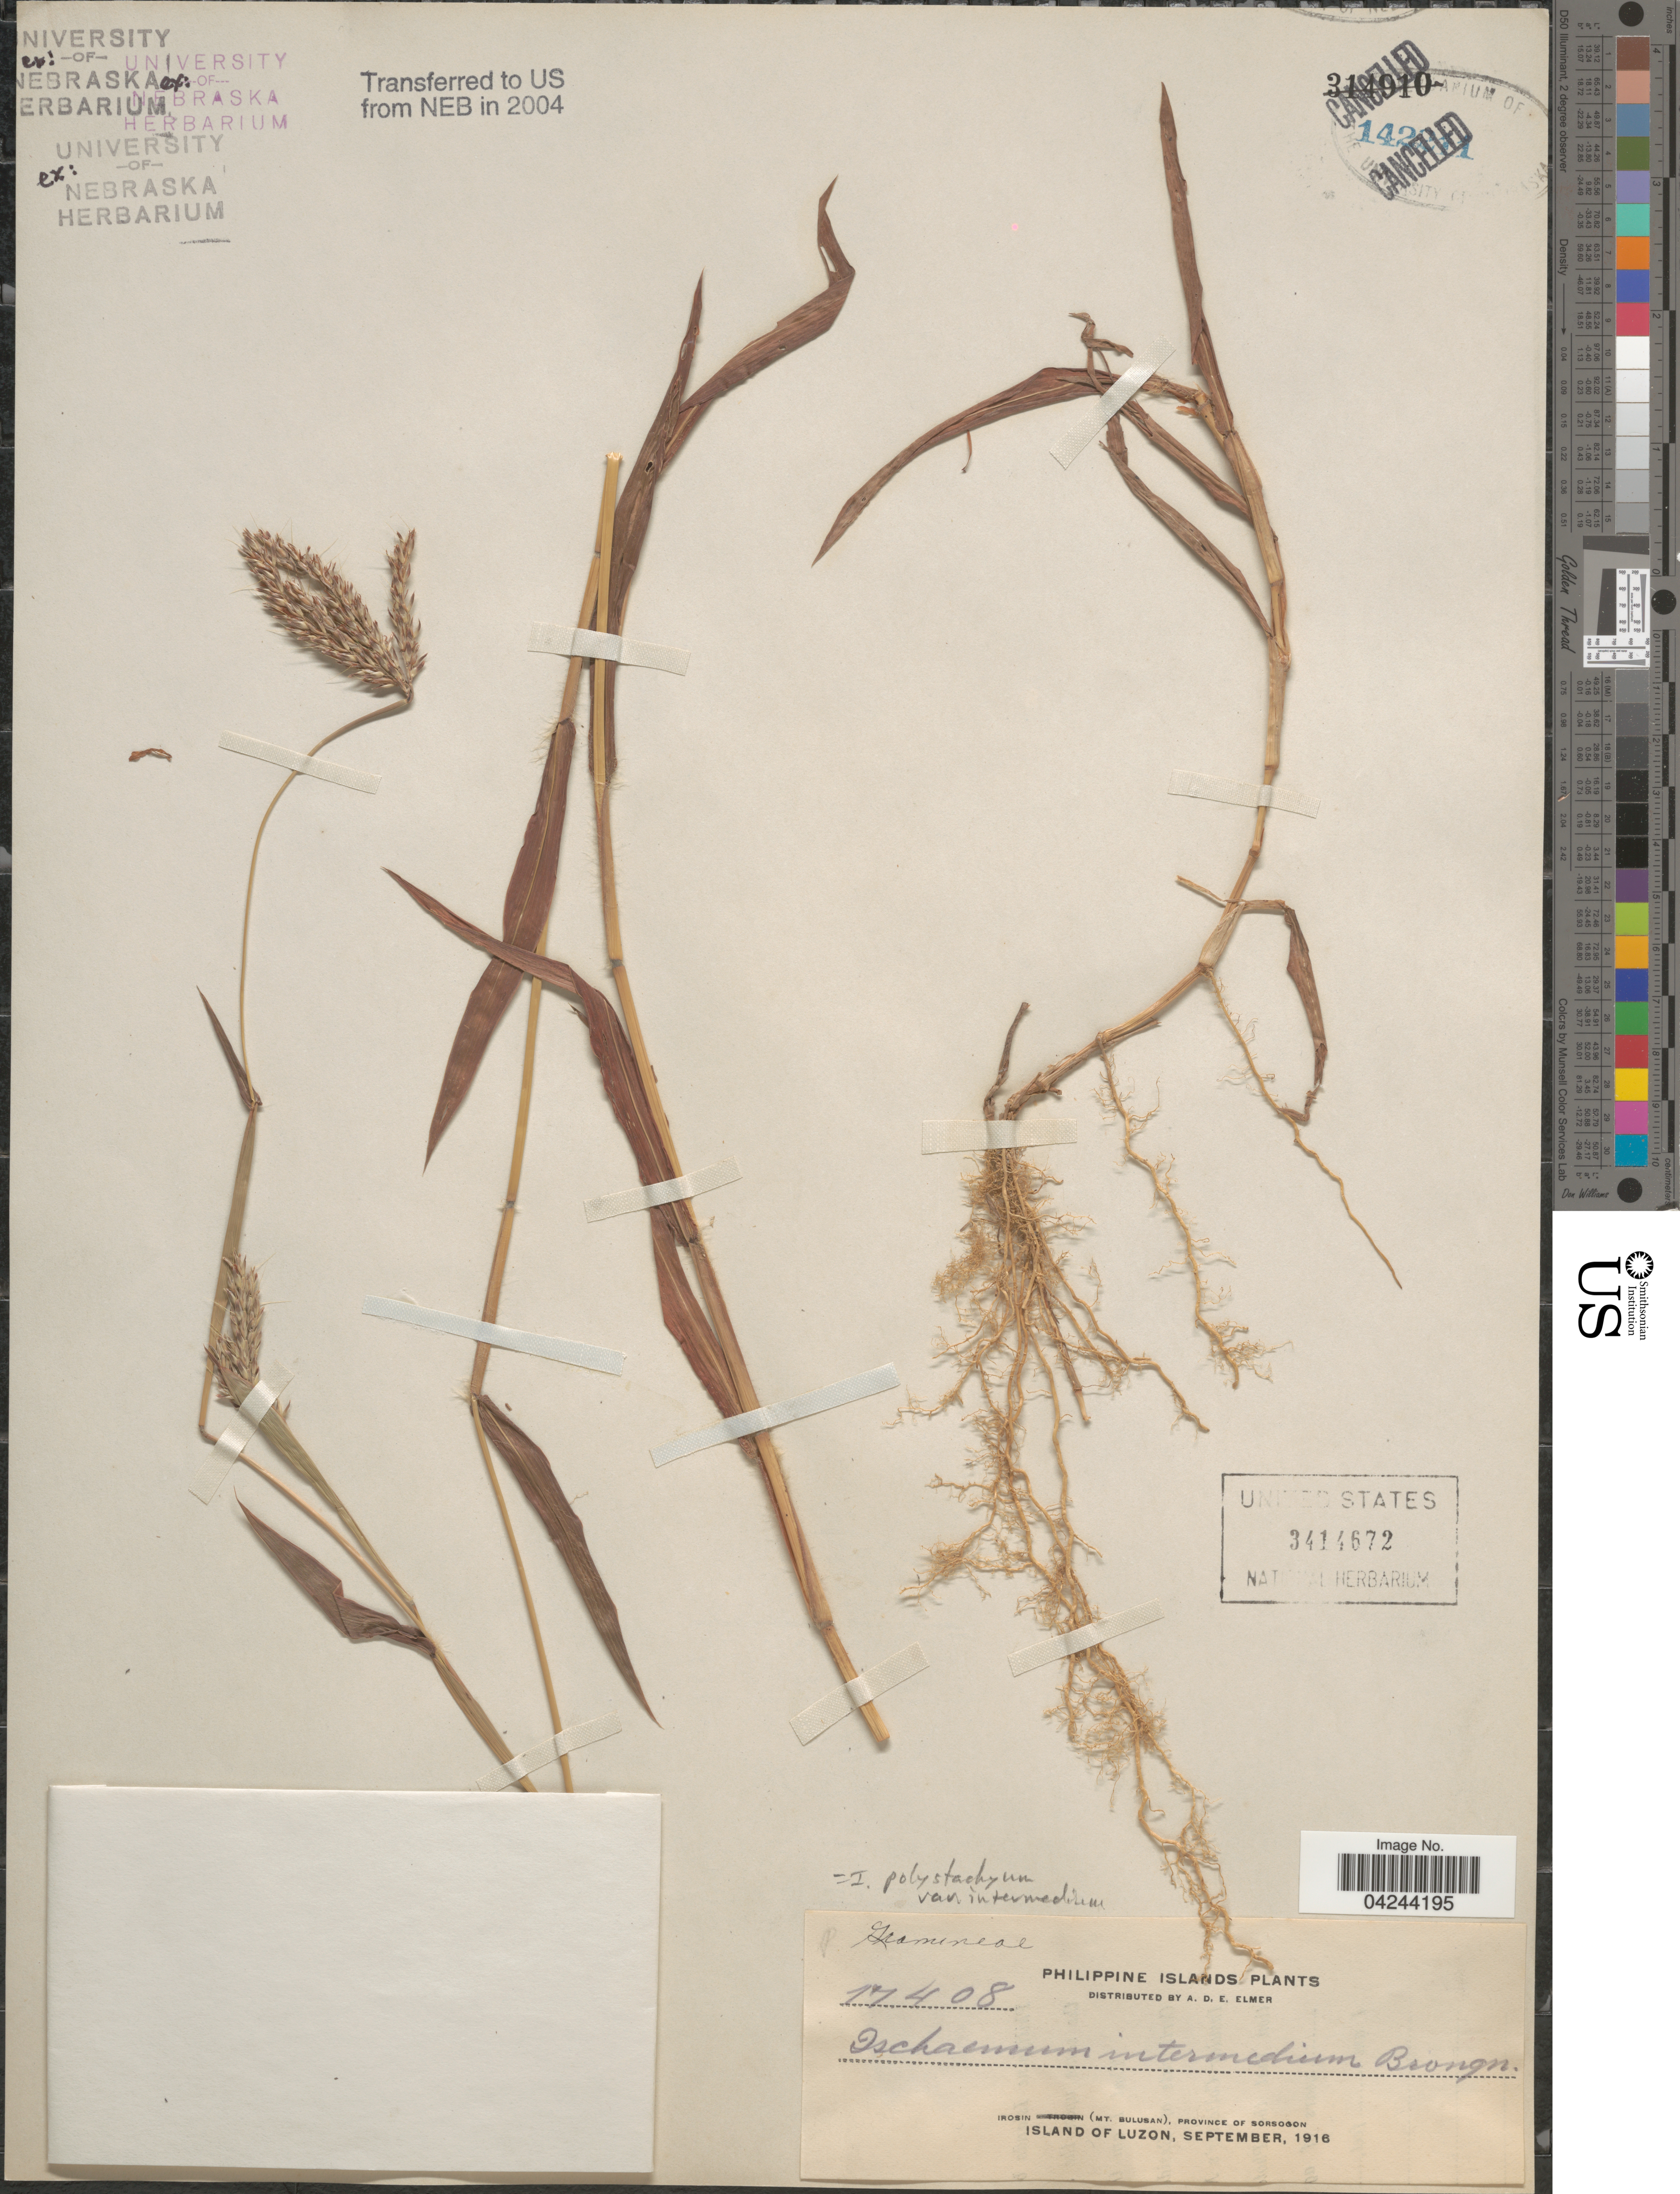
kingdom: Plantae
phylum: Tracheophyta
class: Liliopsida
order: Poales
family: Poaceae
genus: Ischaemum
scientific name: Ischaemum polystachyum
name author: J. Presl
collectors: A. D. E. Elmer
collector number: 17408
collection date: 1916-09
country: Philippines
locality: Philippine Islands. Irosin (Mt. Bulusan), Province of Sorsogon. Island of Luzon.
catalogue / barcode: US 3414672